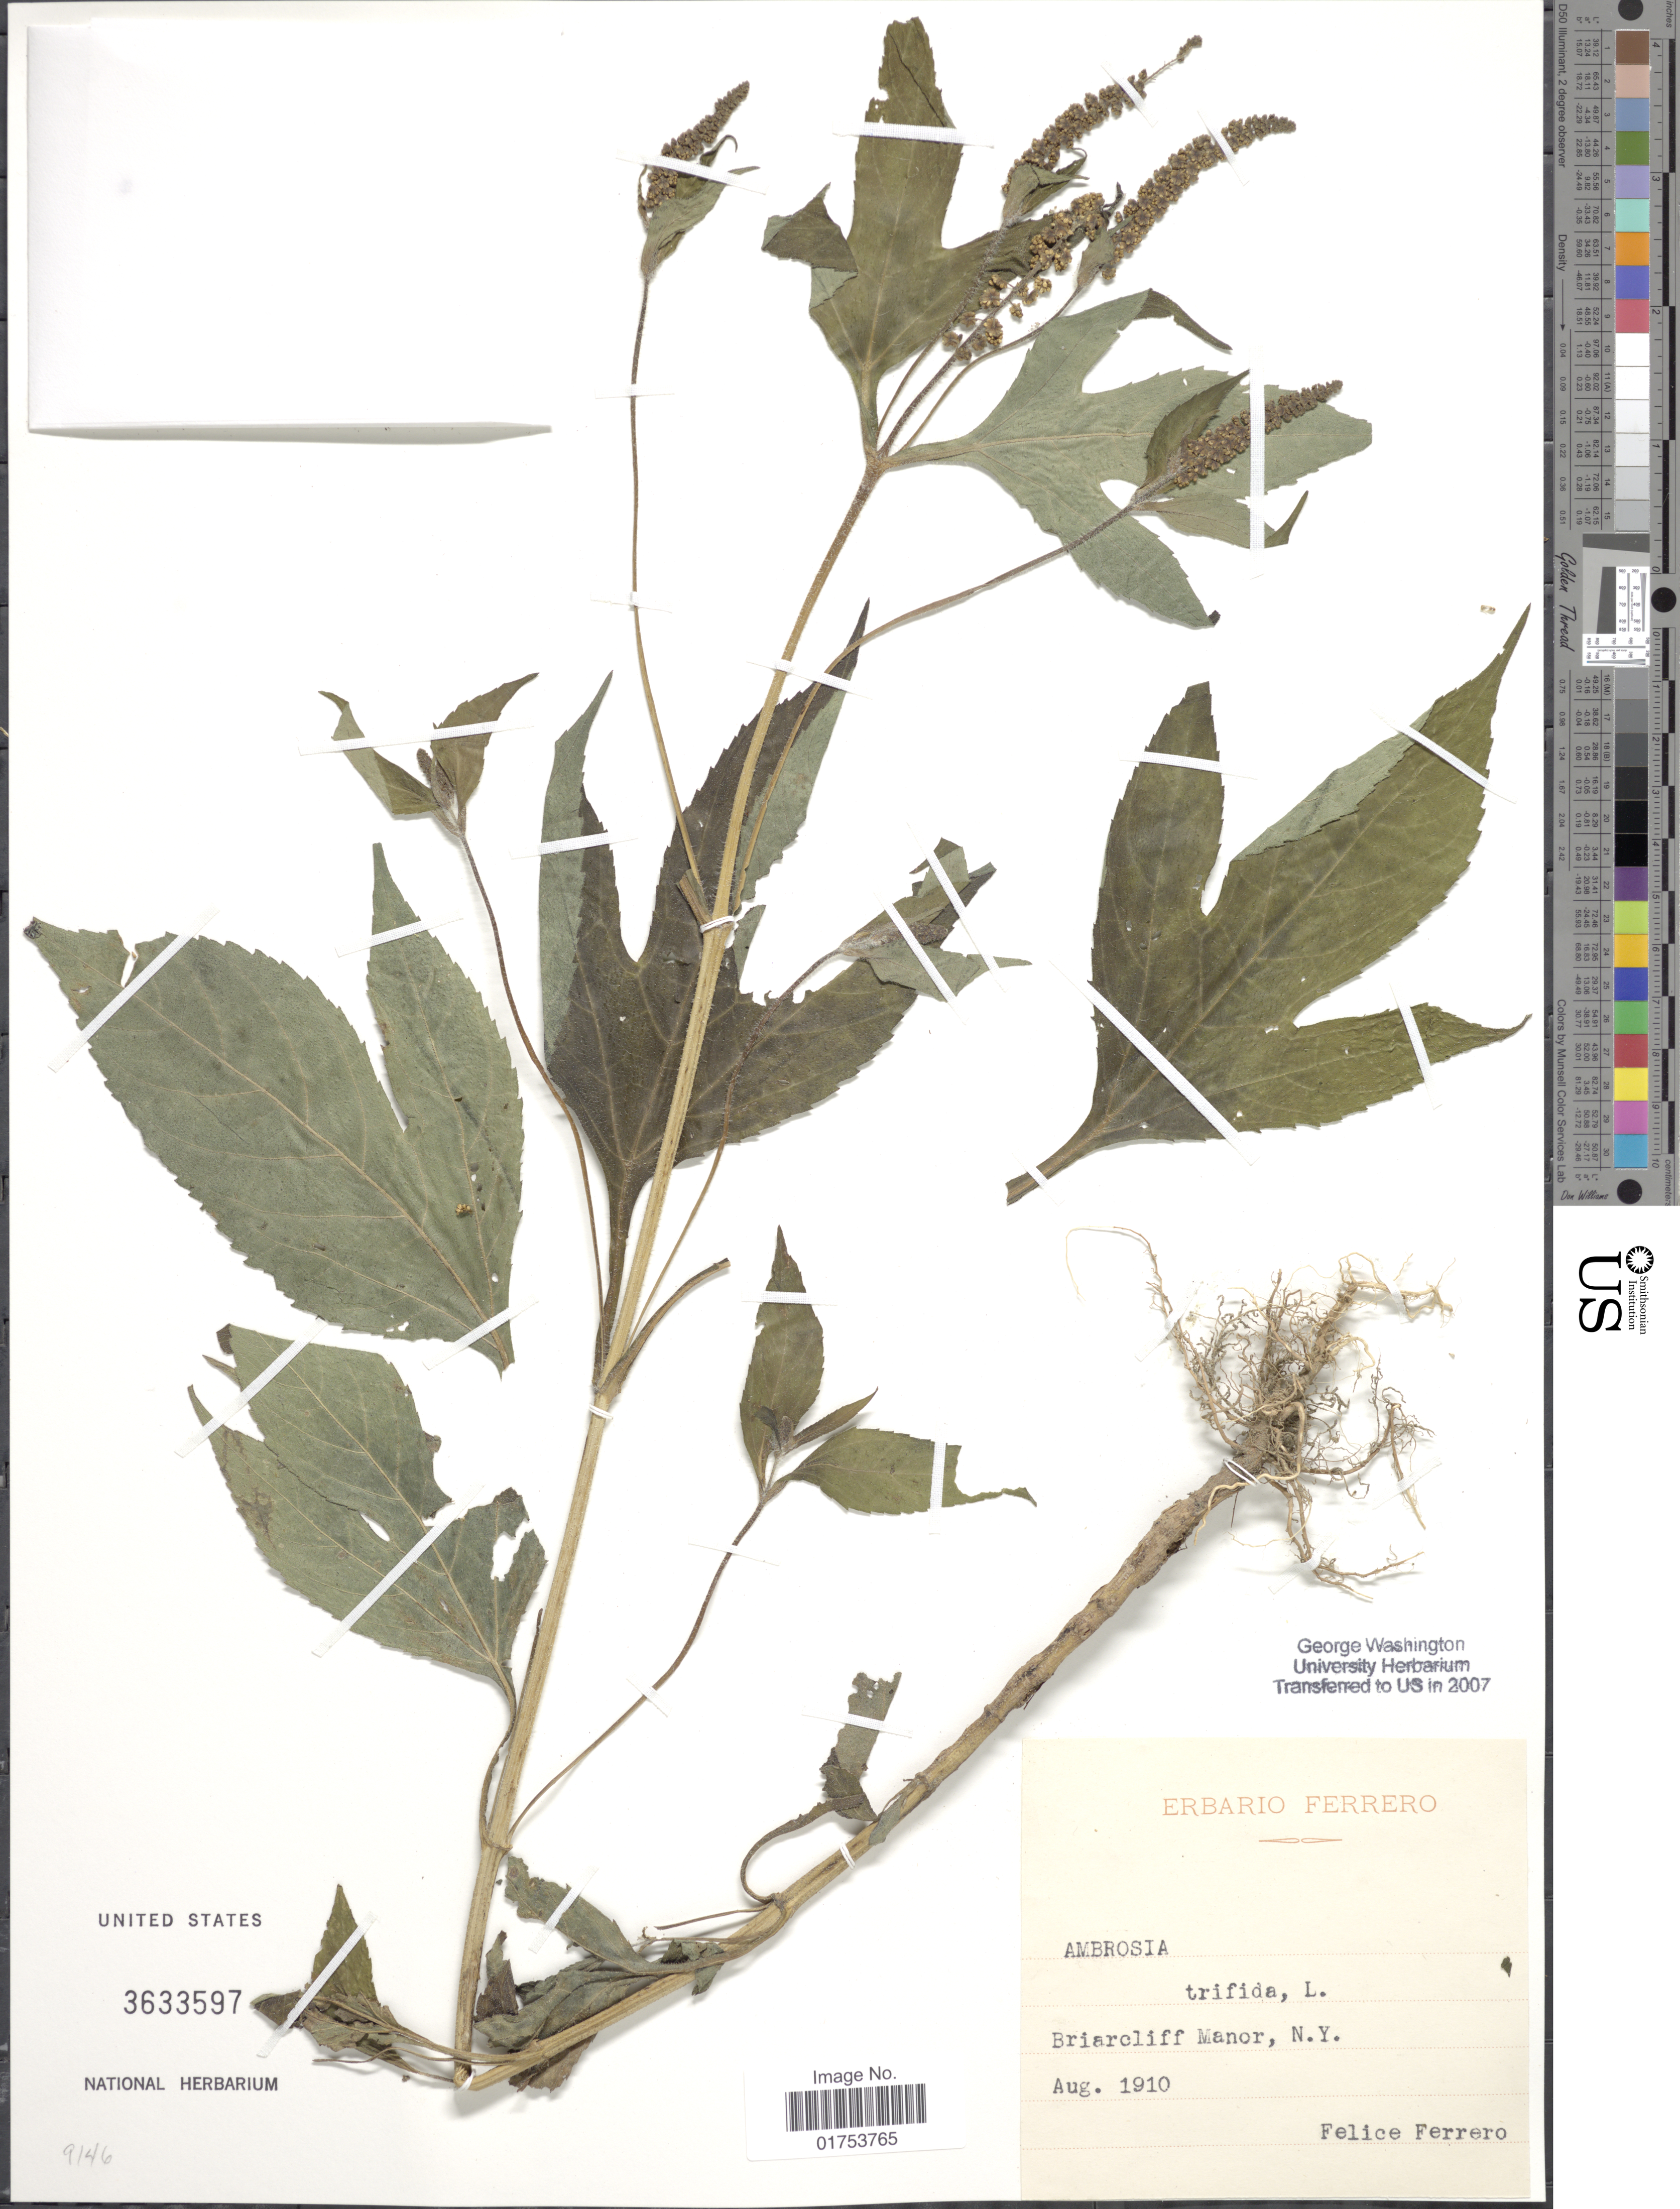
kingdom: Plantae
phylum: Tracheophyta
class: Magnoliopsida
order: Asterales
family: Asteraceae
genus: Ambrosia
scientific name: Ambrosia trifida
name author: L.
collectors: F. Ferrero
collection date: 1910-08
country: United States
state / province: New York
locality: Briarcliff Manor, N.Y.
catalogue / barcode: US 3633597